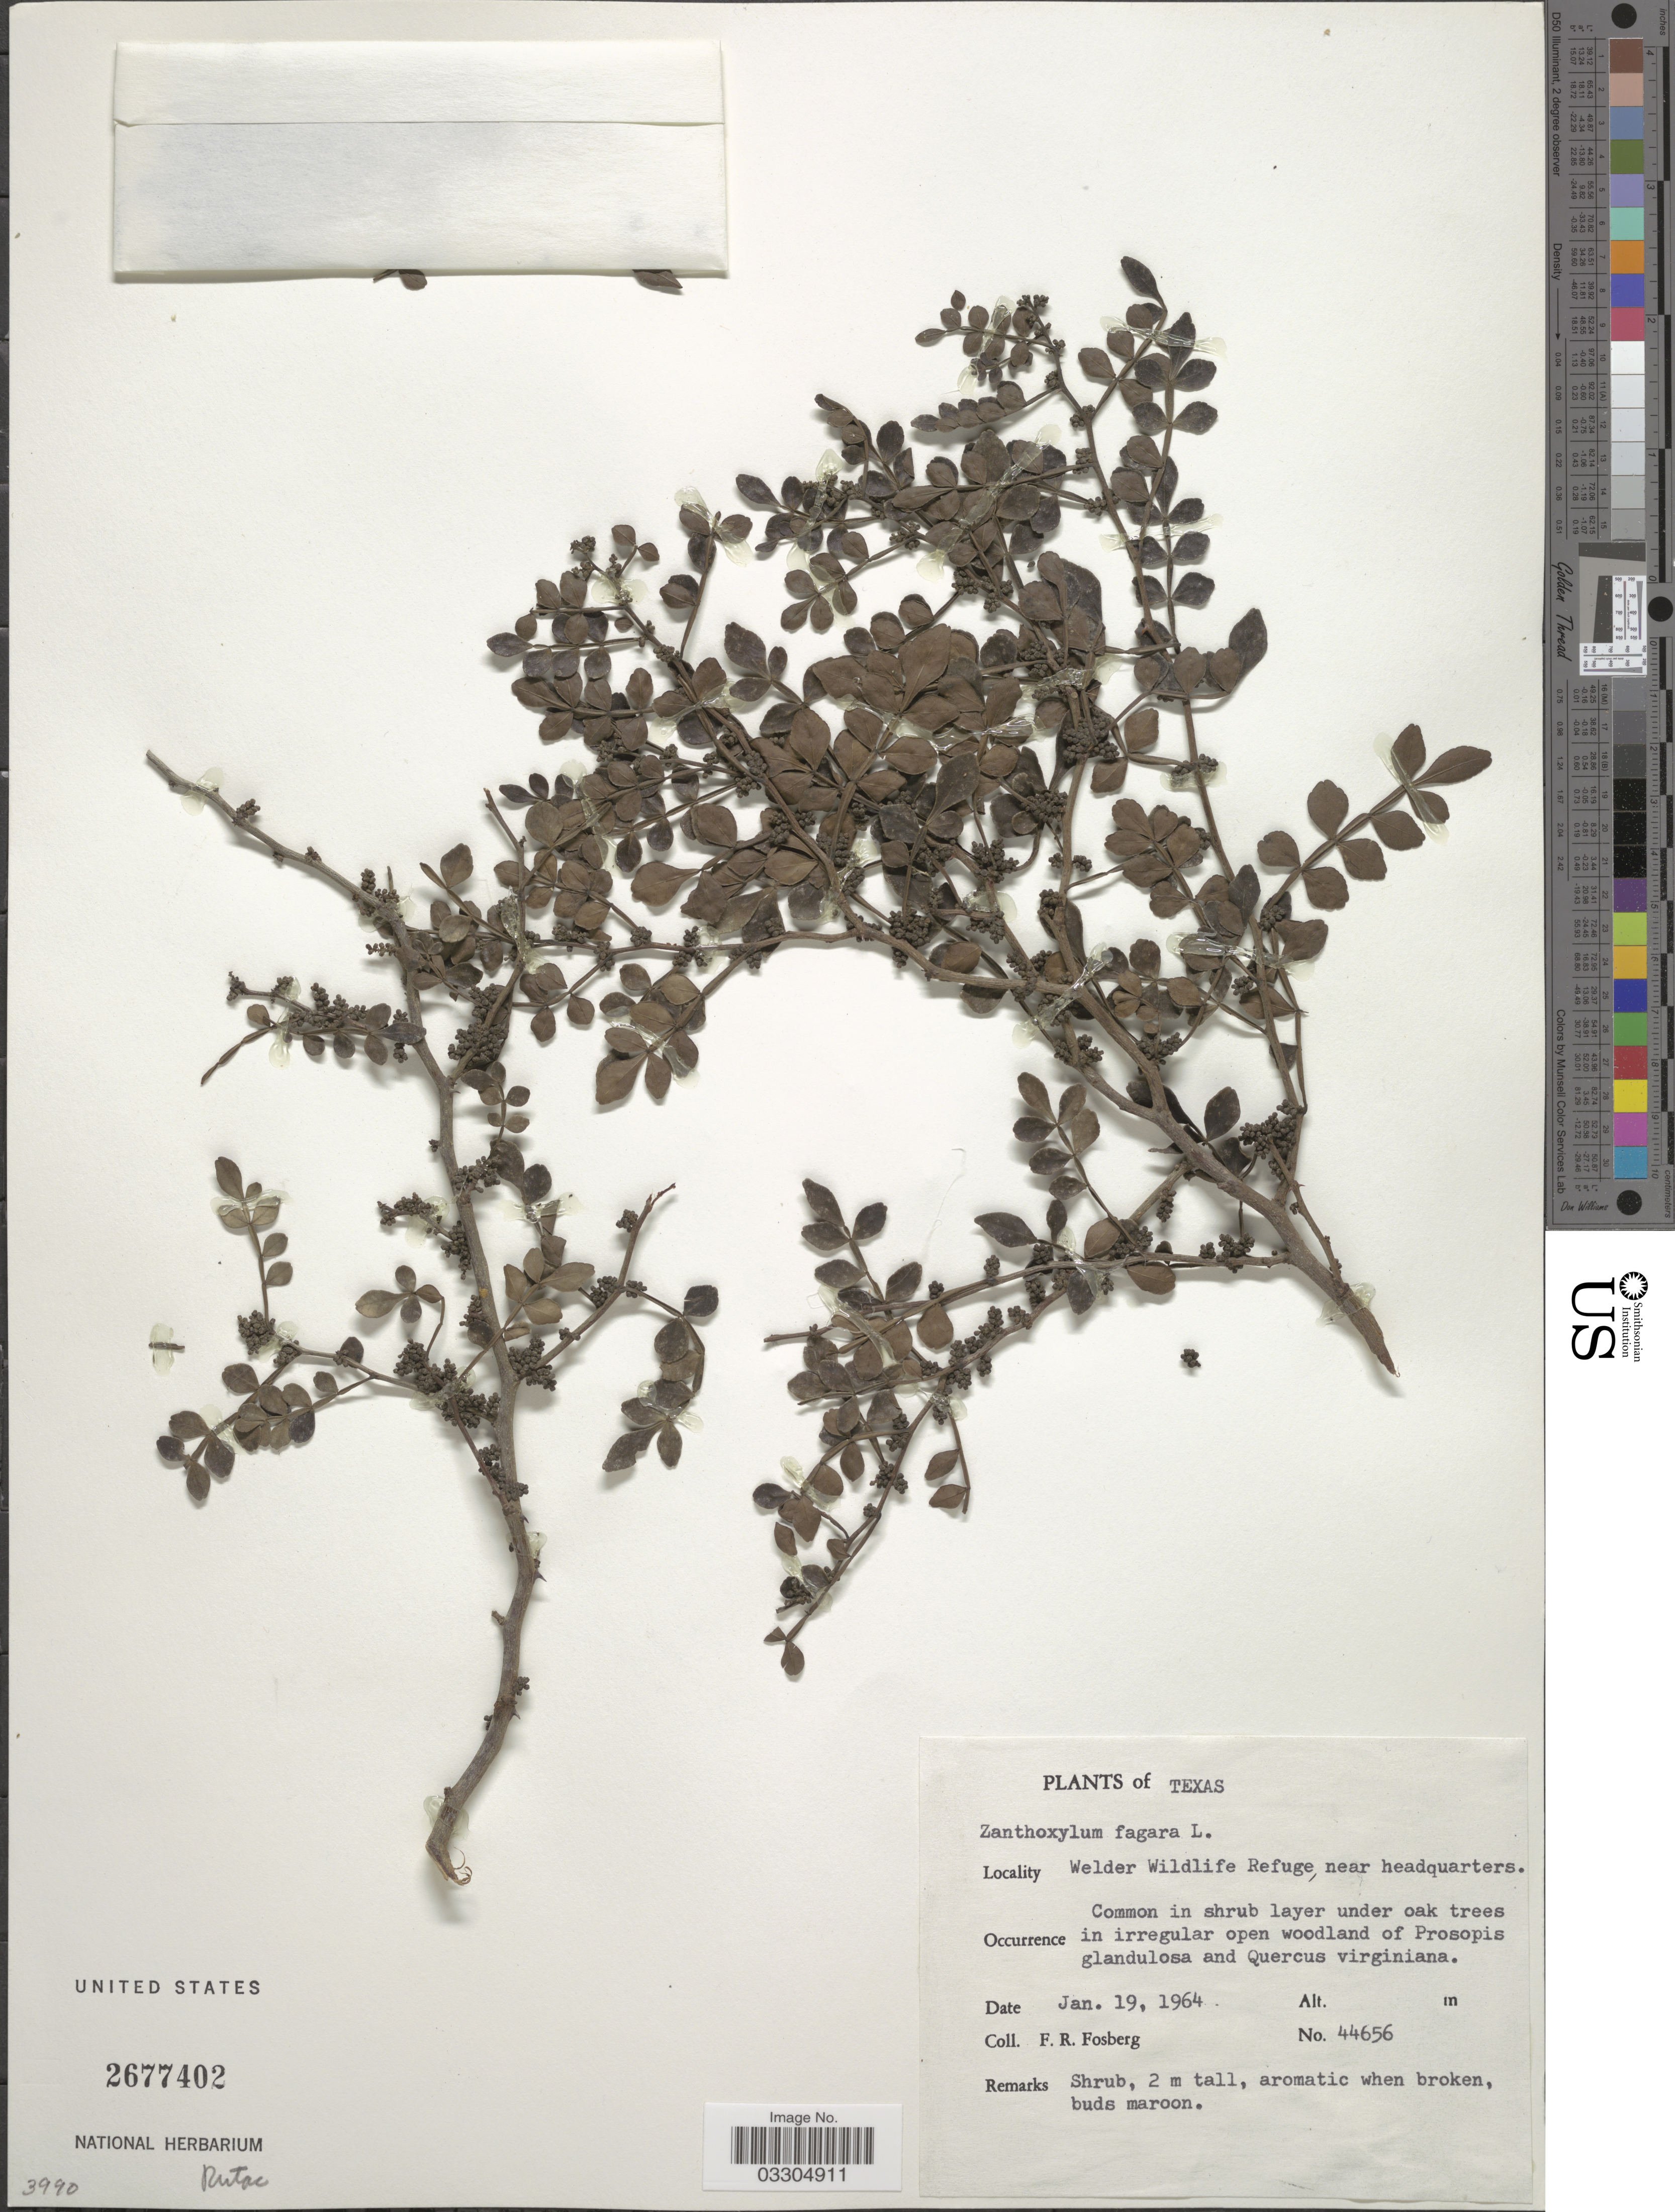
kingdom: Plantae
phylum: Tracheophyta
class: Magnoliopsida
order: Sapindales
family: Rutaceae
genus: Zanthoxylum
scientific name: Zanthoxylum fagara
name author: (L.) Sarg.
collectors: F. R. Fosberg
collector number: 44656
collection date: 1964-01-19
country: United States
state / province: Texas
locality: Welder Wildlife Refuge, near headquarters.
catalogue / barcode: US 2677402